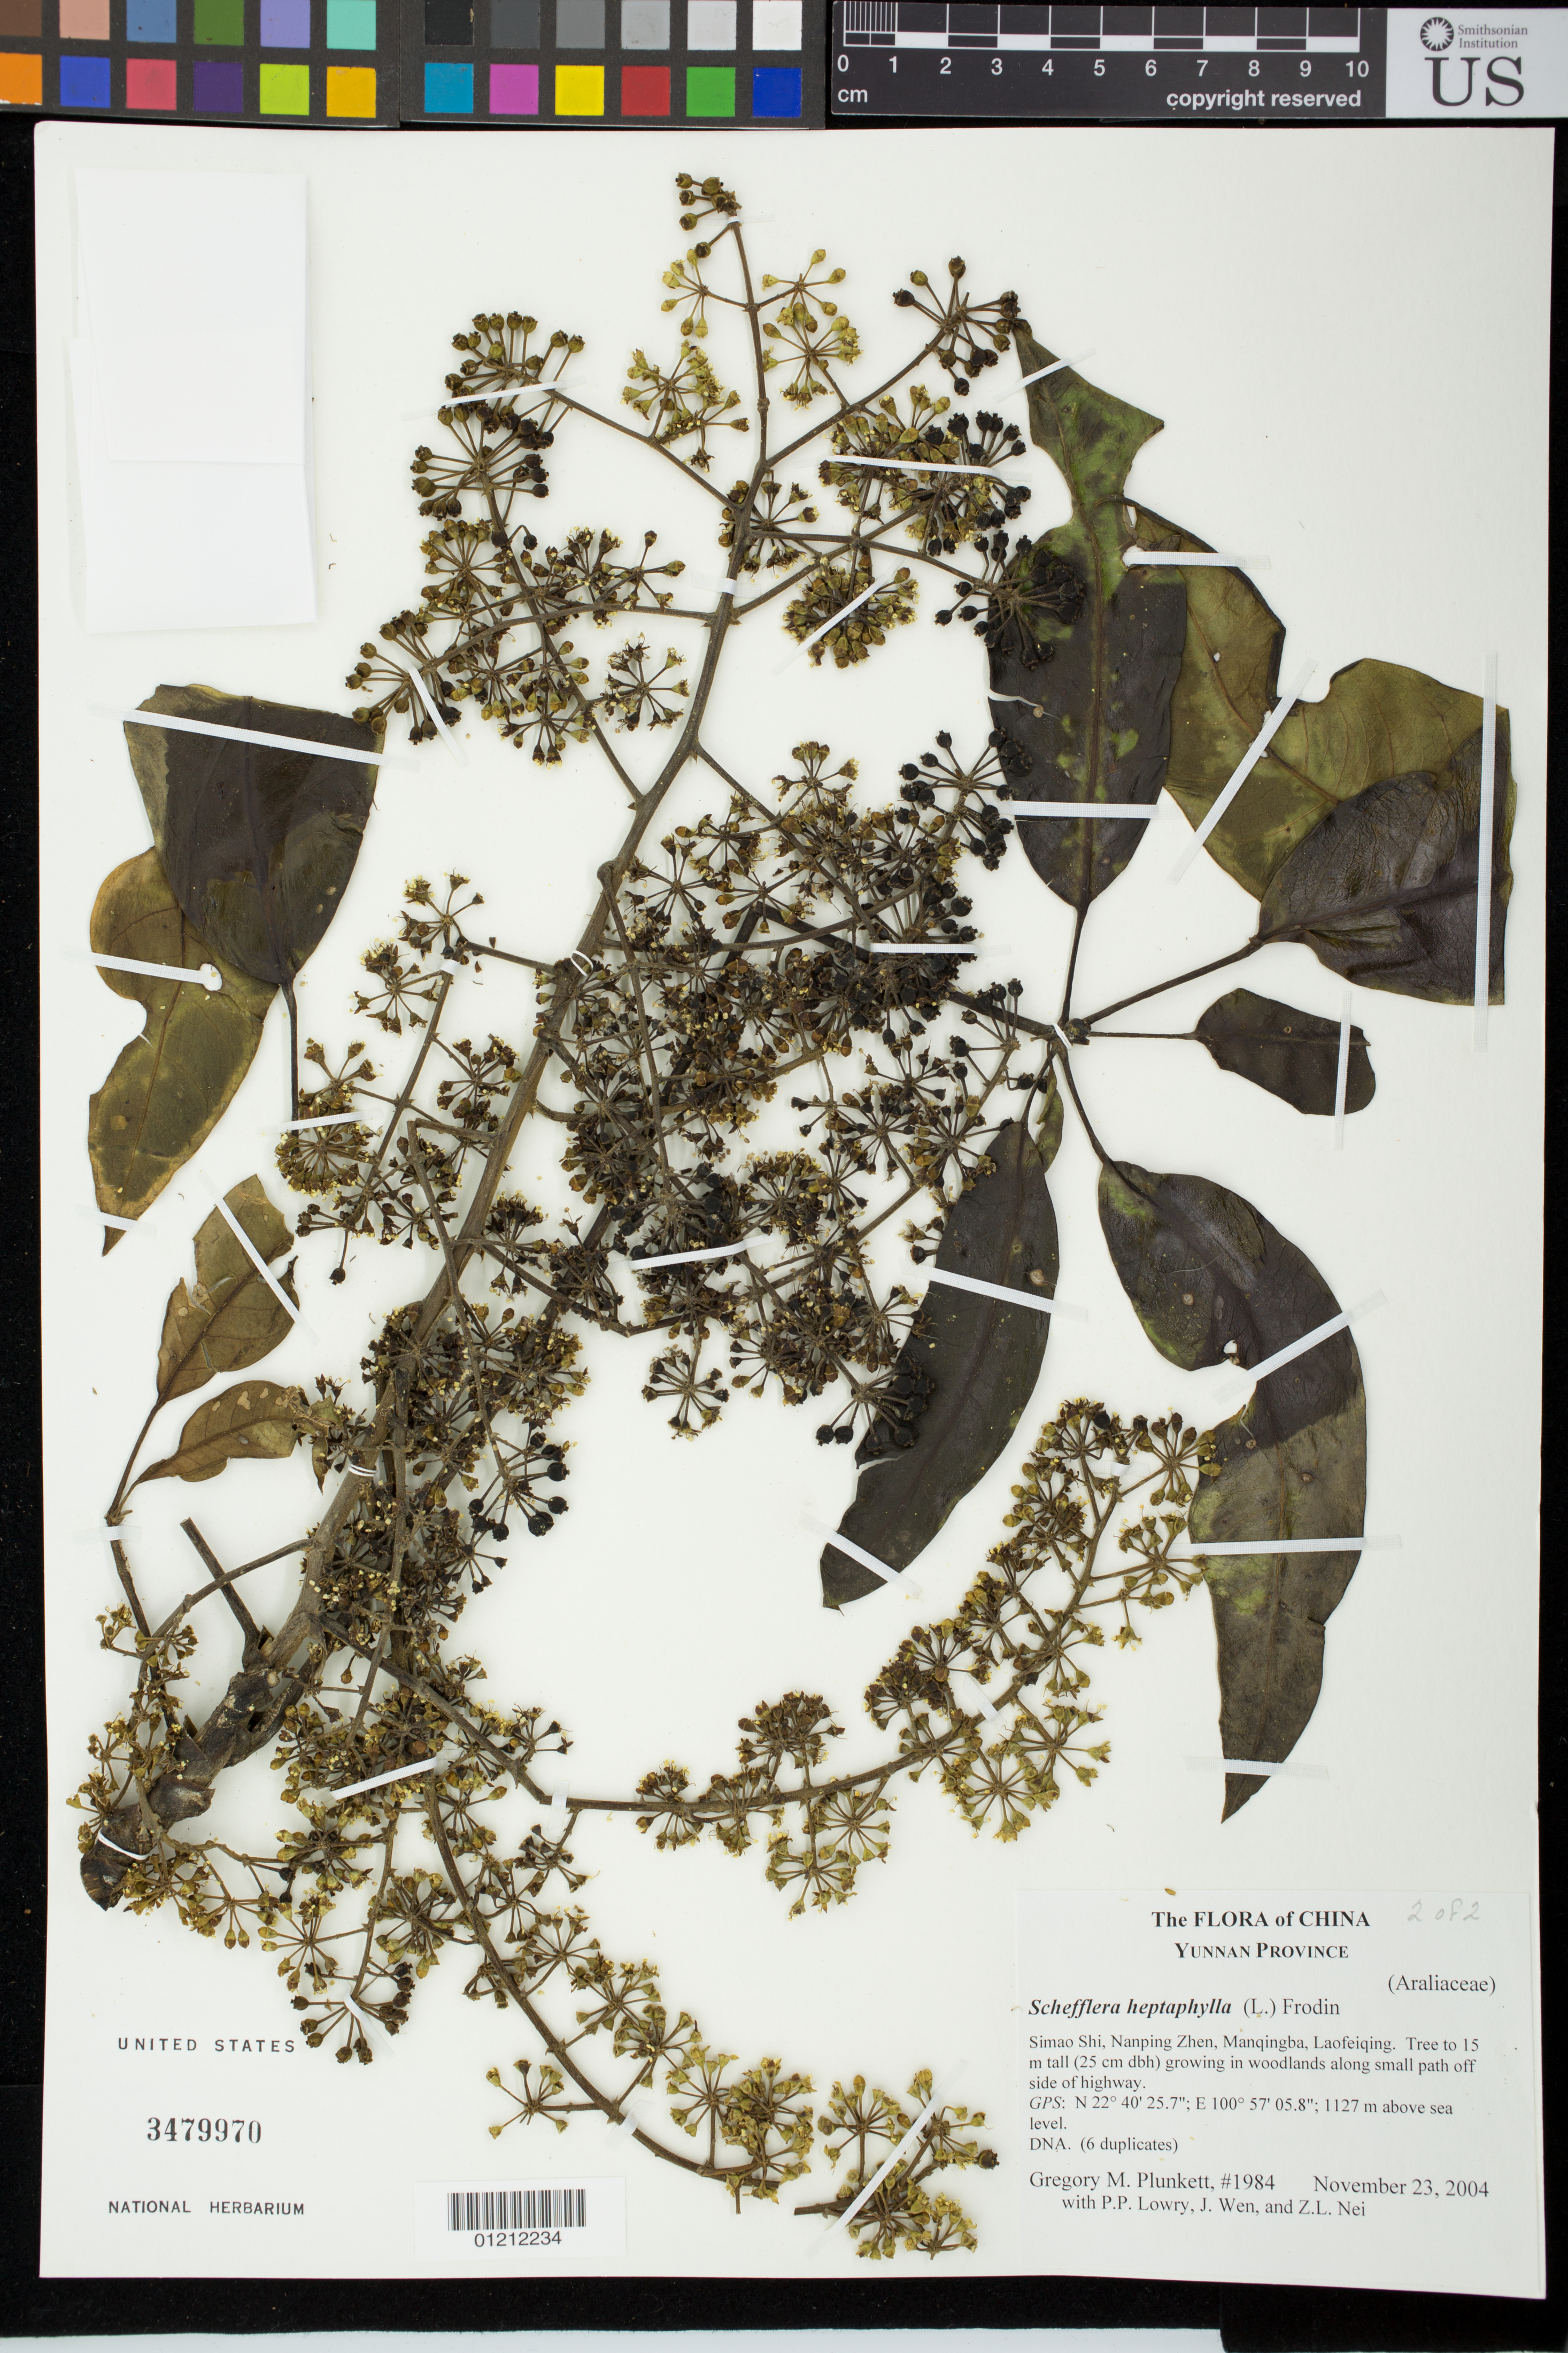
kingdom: Plantae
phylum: Tracheophyta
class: Magnoliopsida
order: Apiales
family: Araliaceae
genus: Schefflera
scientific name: Schefflera heptaphylla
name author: (L.) Frodin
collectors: G. M. Plunkett, P. P. Lowry, J. Wen & Z. Nei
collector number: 1984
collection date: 2004-11-23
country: China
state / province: Yunnan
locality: Simao Shi, Nanping Zhen, Manqingba, Laofeiqing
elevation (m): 1127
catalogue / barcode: US 3479970